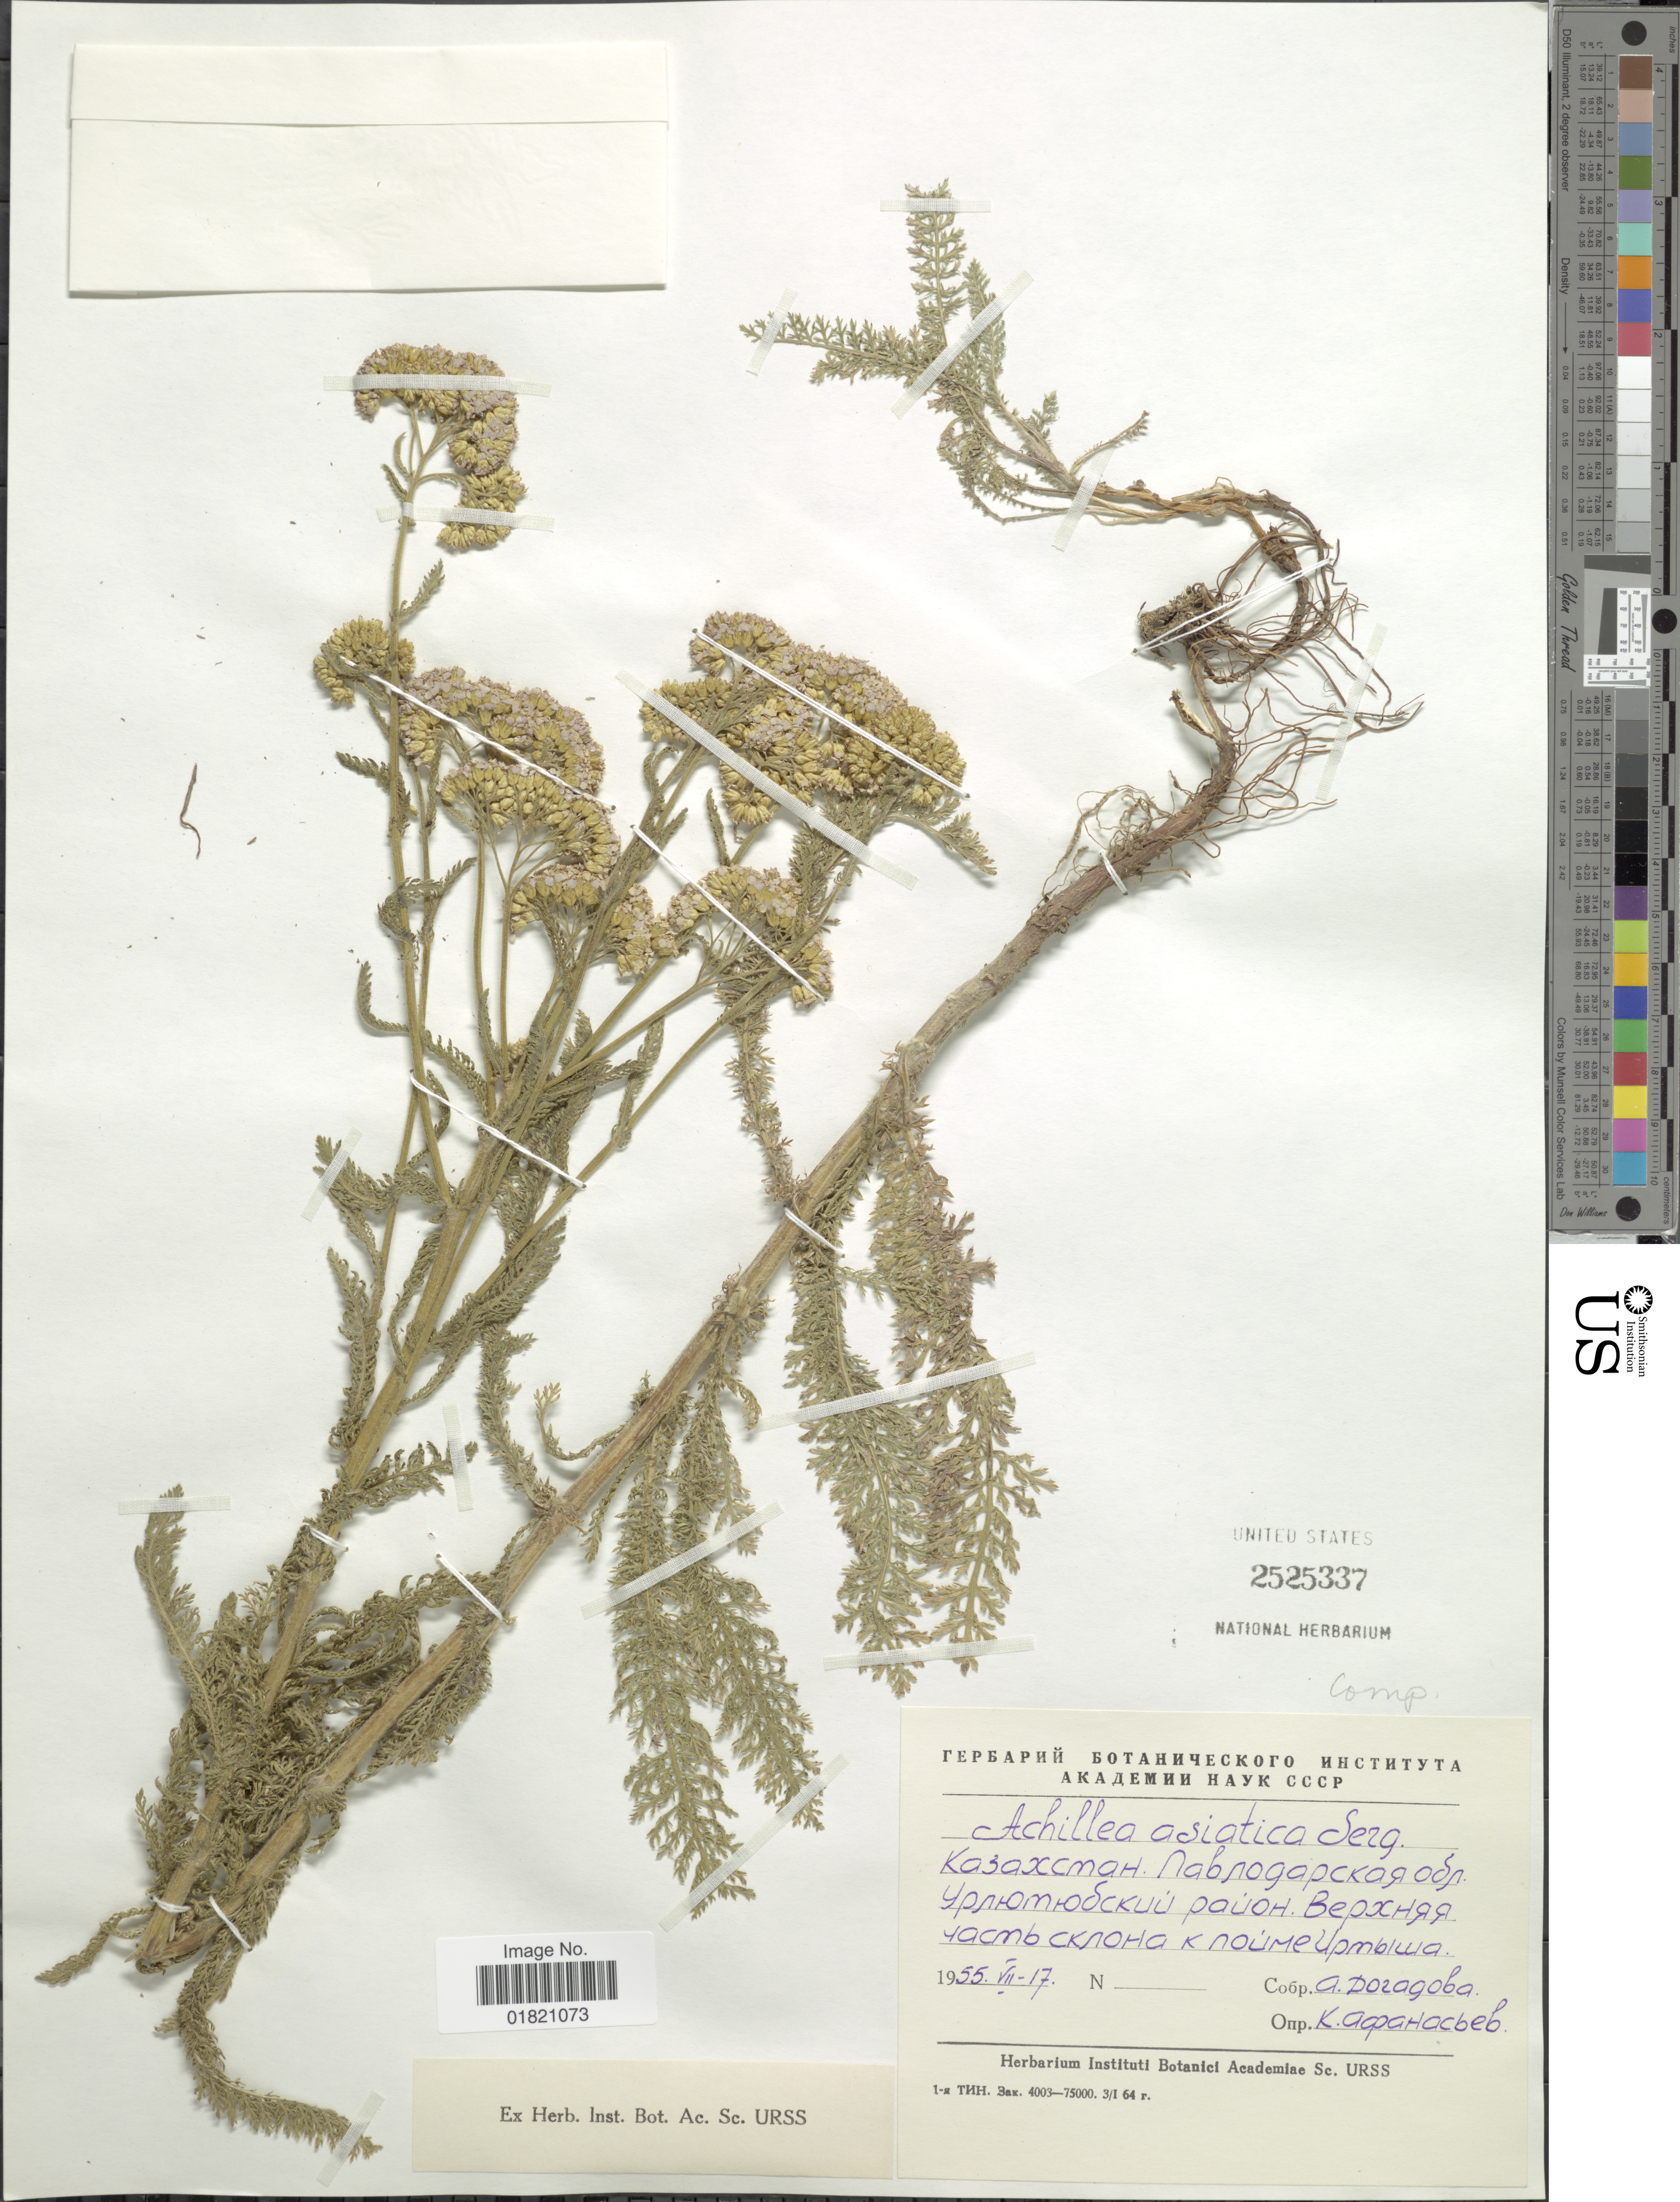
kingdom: Plantae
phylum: Tracheophyta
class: Magnoliopsida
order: Asterales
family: Asteraceae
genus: Achillea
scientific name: Achillea asiatica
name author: Serg.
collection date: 1955-07-17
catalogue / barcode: US 2525337